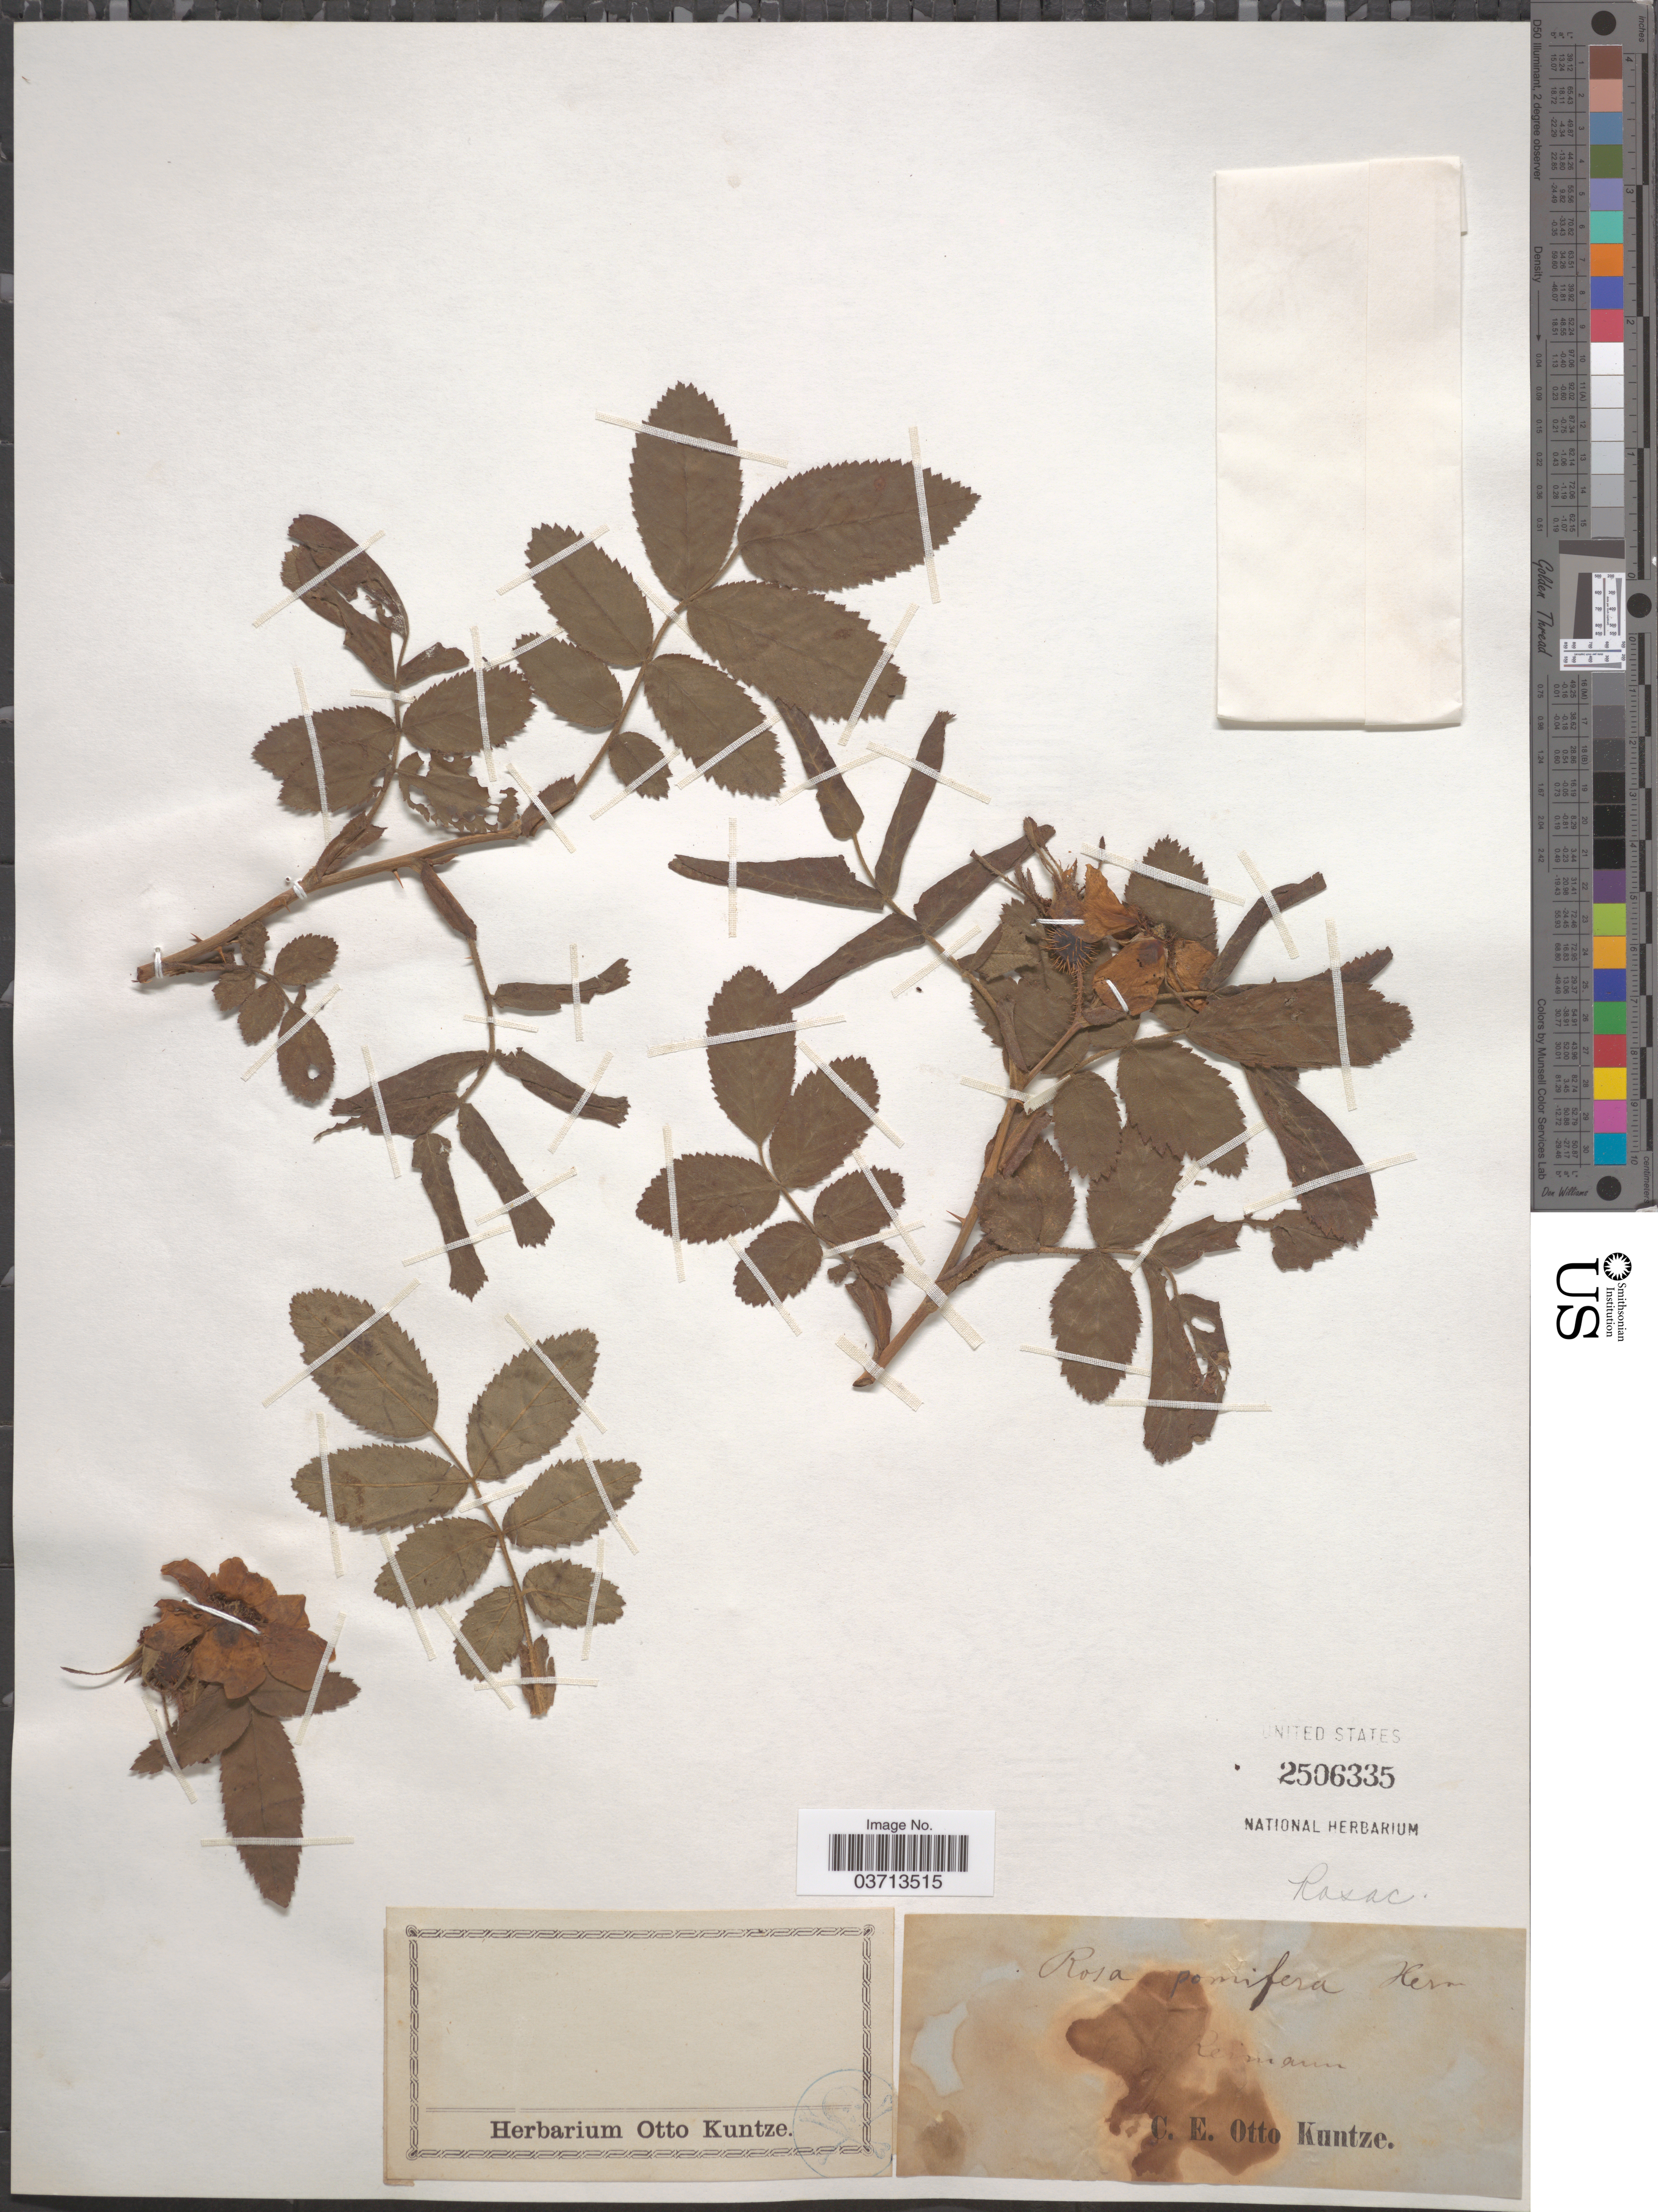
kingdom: Plantae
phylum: Tracheophyta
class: Magnoliopsida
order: Rosales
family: Rosaceae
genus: Rosa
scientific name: Rosa pomifera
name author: R.A.W. Herrm.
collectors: C.E.O. Kuntze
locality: Reimann [interpreted].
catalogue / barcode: US 2506335